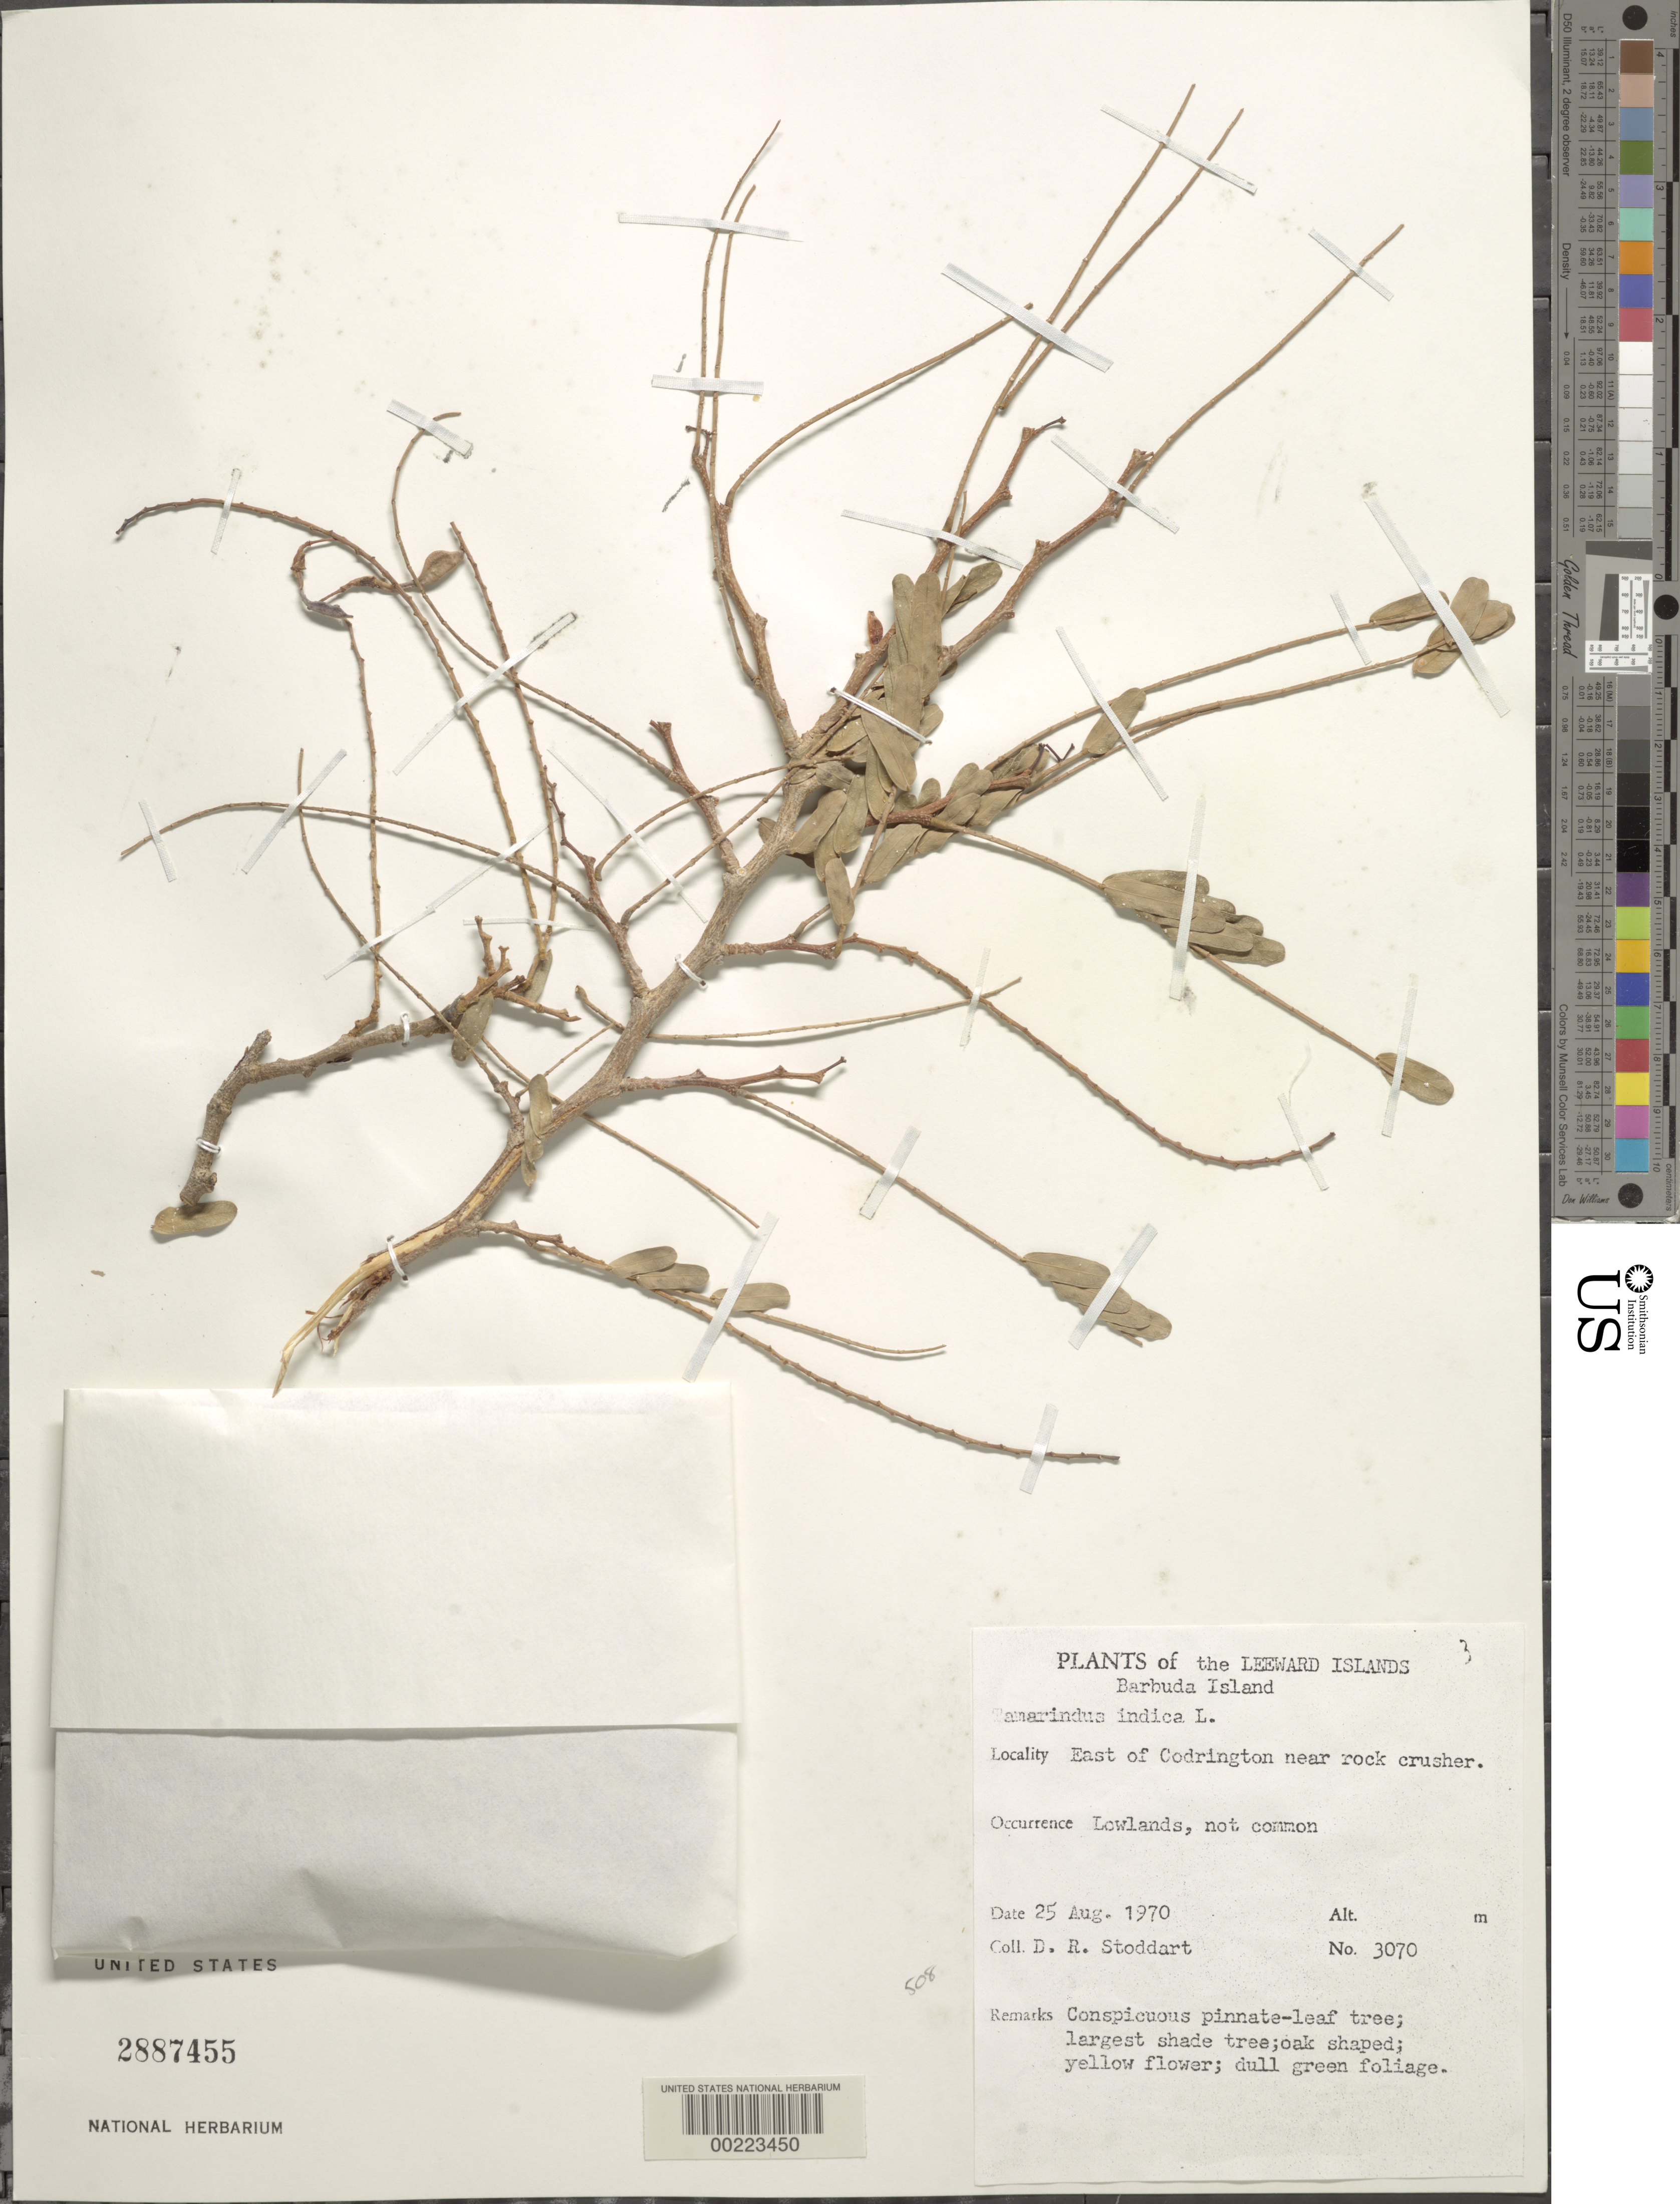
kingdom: Plantae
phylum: Tracheophyta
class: Magnoliopsida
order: Fabales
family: Fabaceae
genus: Tamarindus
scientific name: Tamarindus indica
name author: L.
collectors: D. R. Stoddart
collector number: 3070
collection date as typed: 25 Aug 1970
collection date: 1970-08-25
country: Antigua and Barbuda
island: Barbuda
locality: E of Codrington near rock crusher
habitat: Lowlands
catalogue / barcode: US 2887455